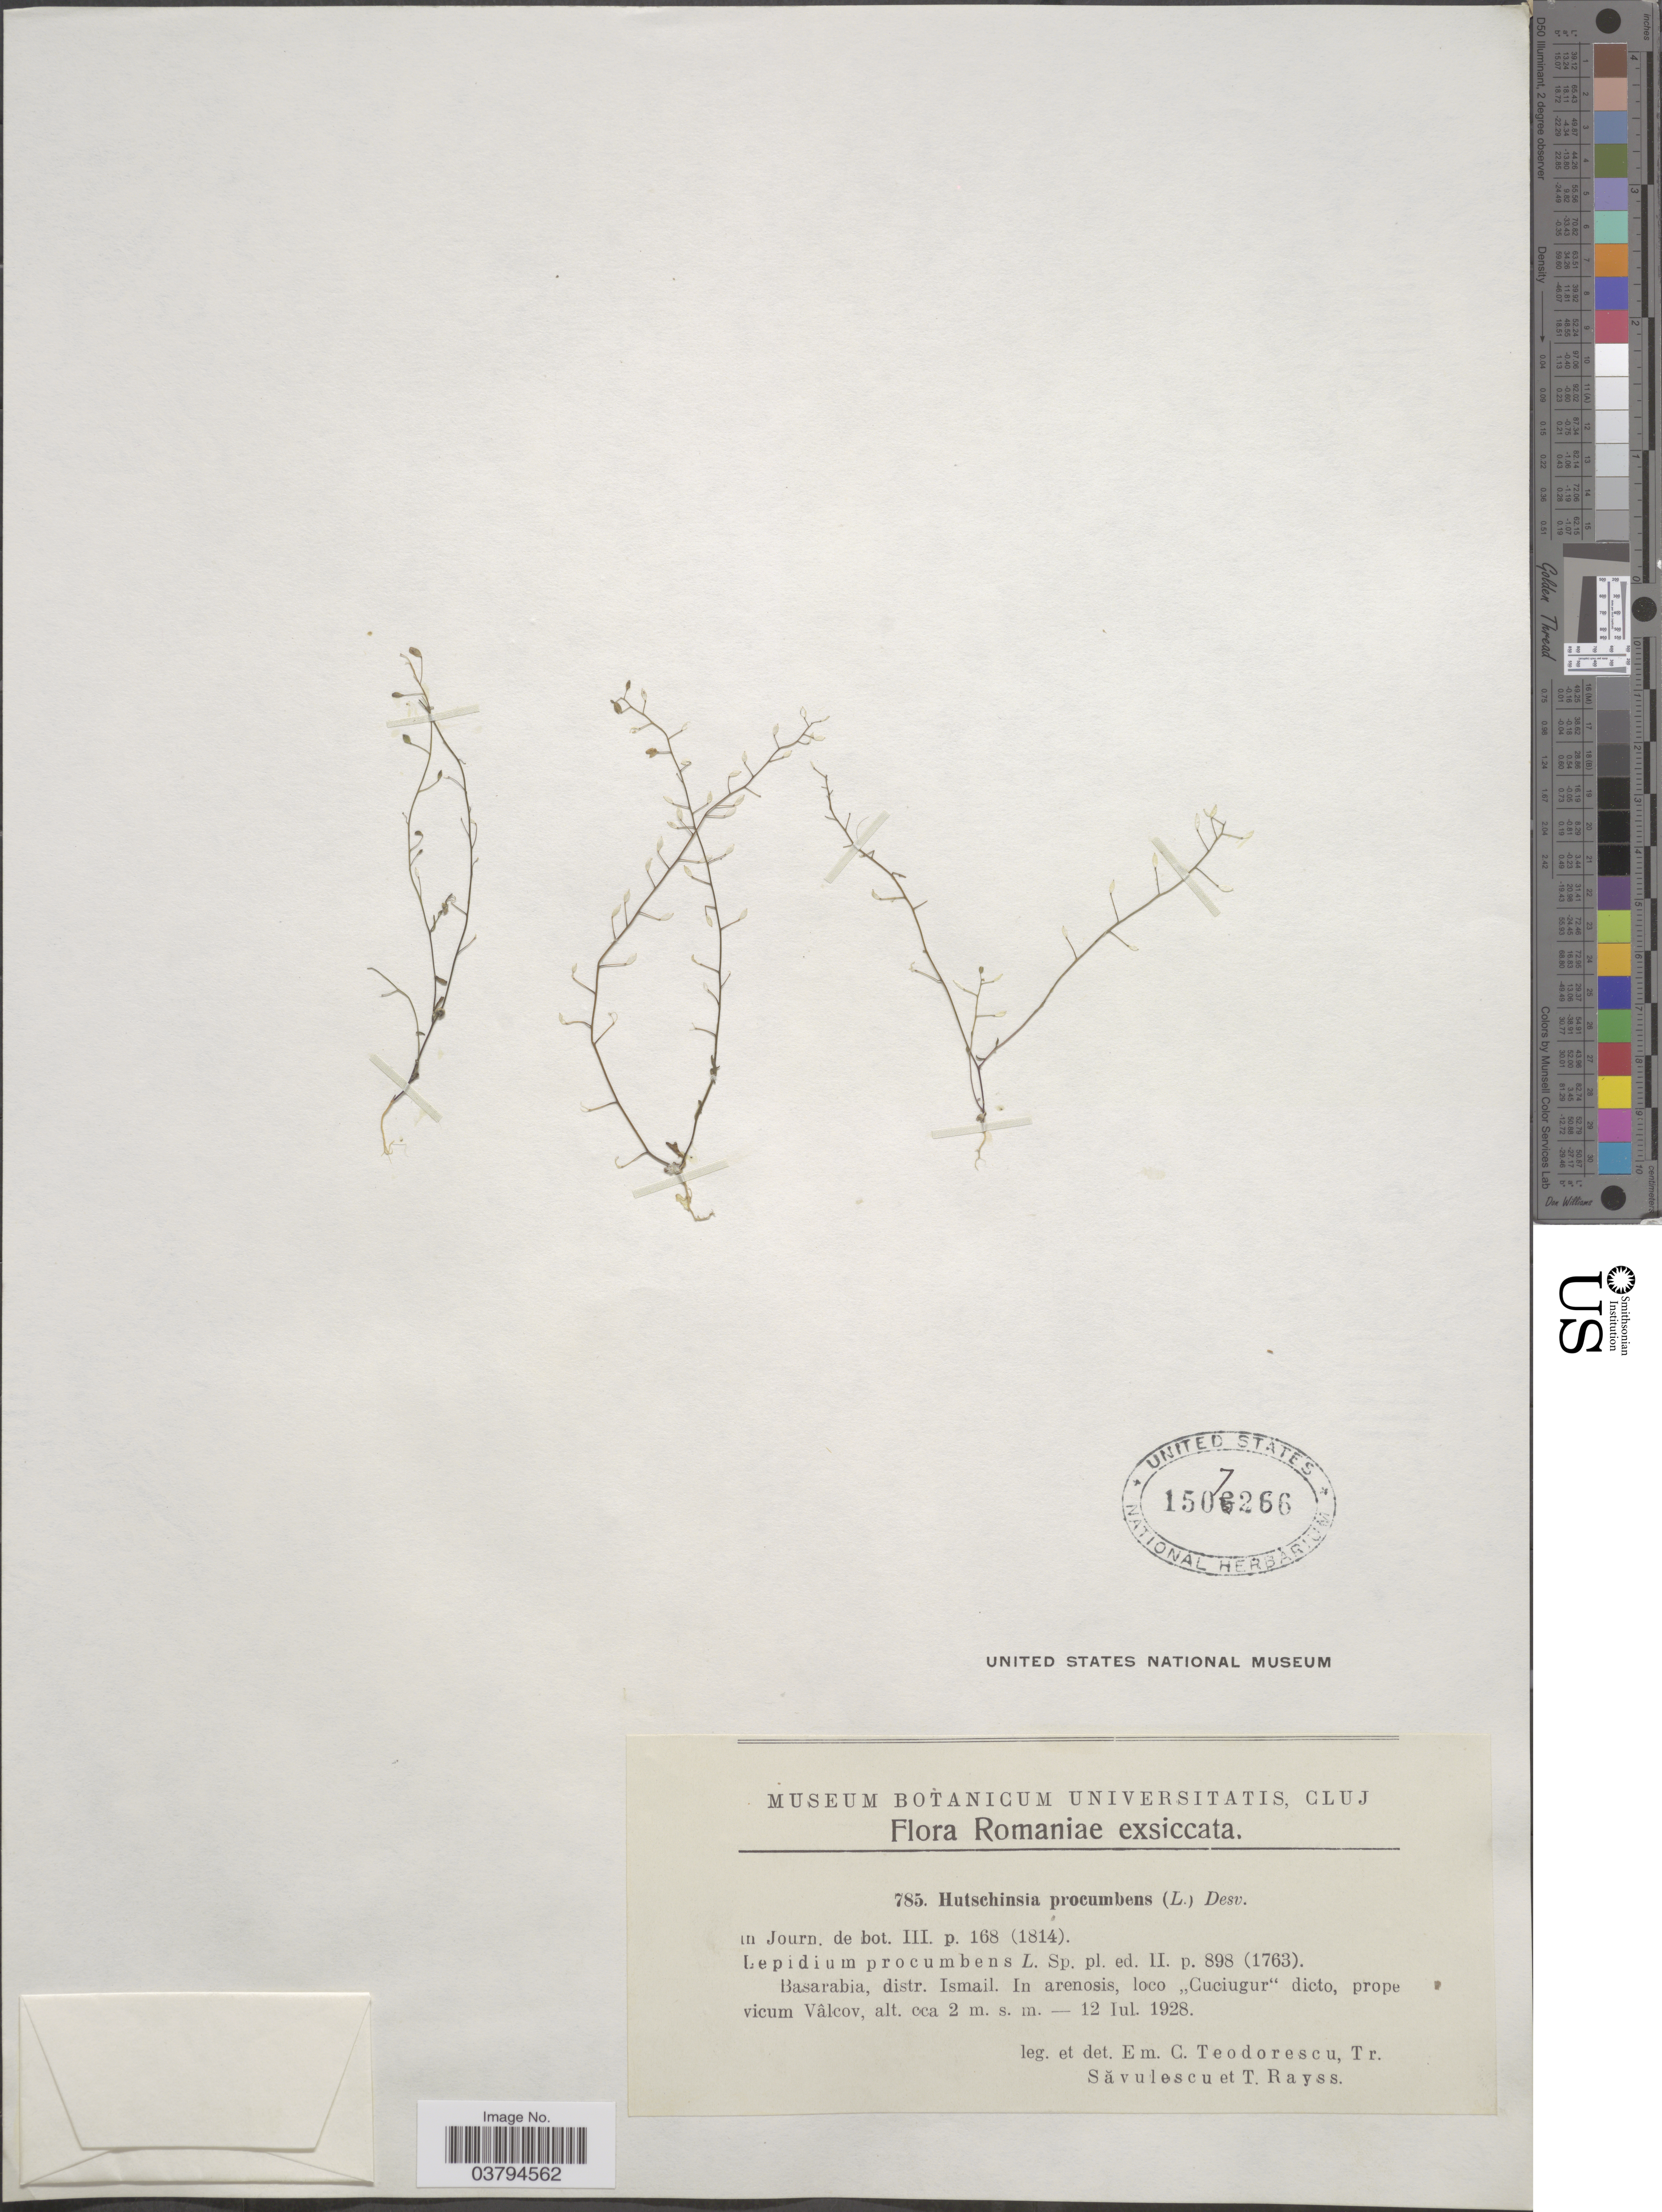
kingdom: Plantae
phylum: Tracheophyta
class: Magnoliopsida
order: Brassicales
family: Brassicaceae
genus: Hutchinsia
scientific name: Hutchinsia procumbens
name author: (L.) Desv.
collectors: E. Teodorescu, T. Savulescu & T. Rayss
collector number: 785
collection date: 1928-07-12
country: Romania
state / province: Cluj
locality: Basarabia, distr. Ismail. In arenosis, loco "Cuciugur" dicto, prope vicum Vâlcov.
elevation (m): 2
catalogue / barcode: US 1507266